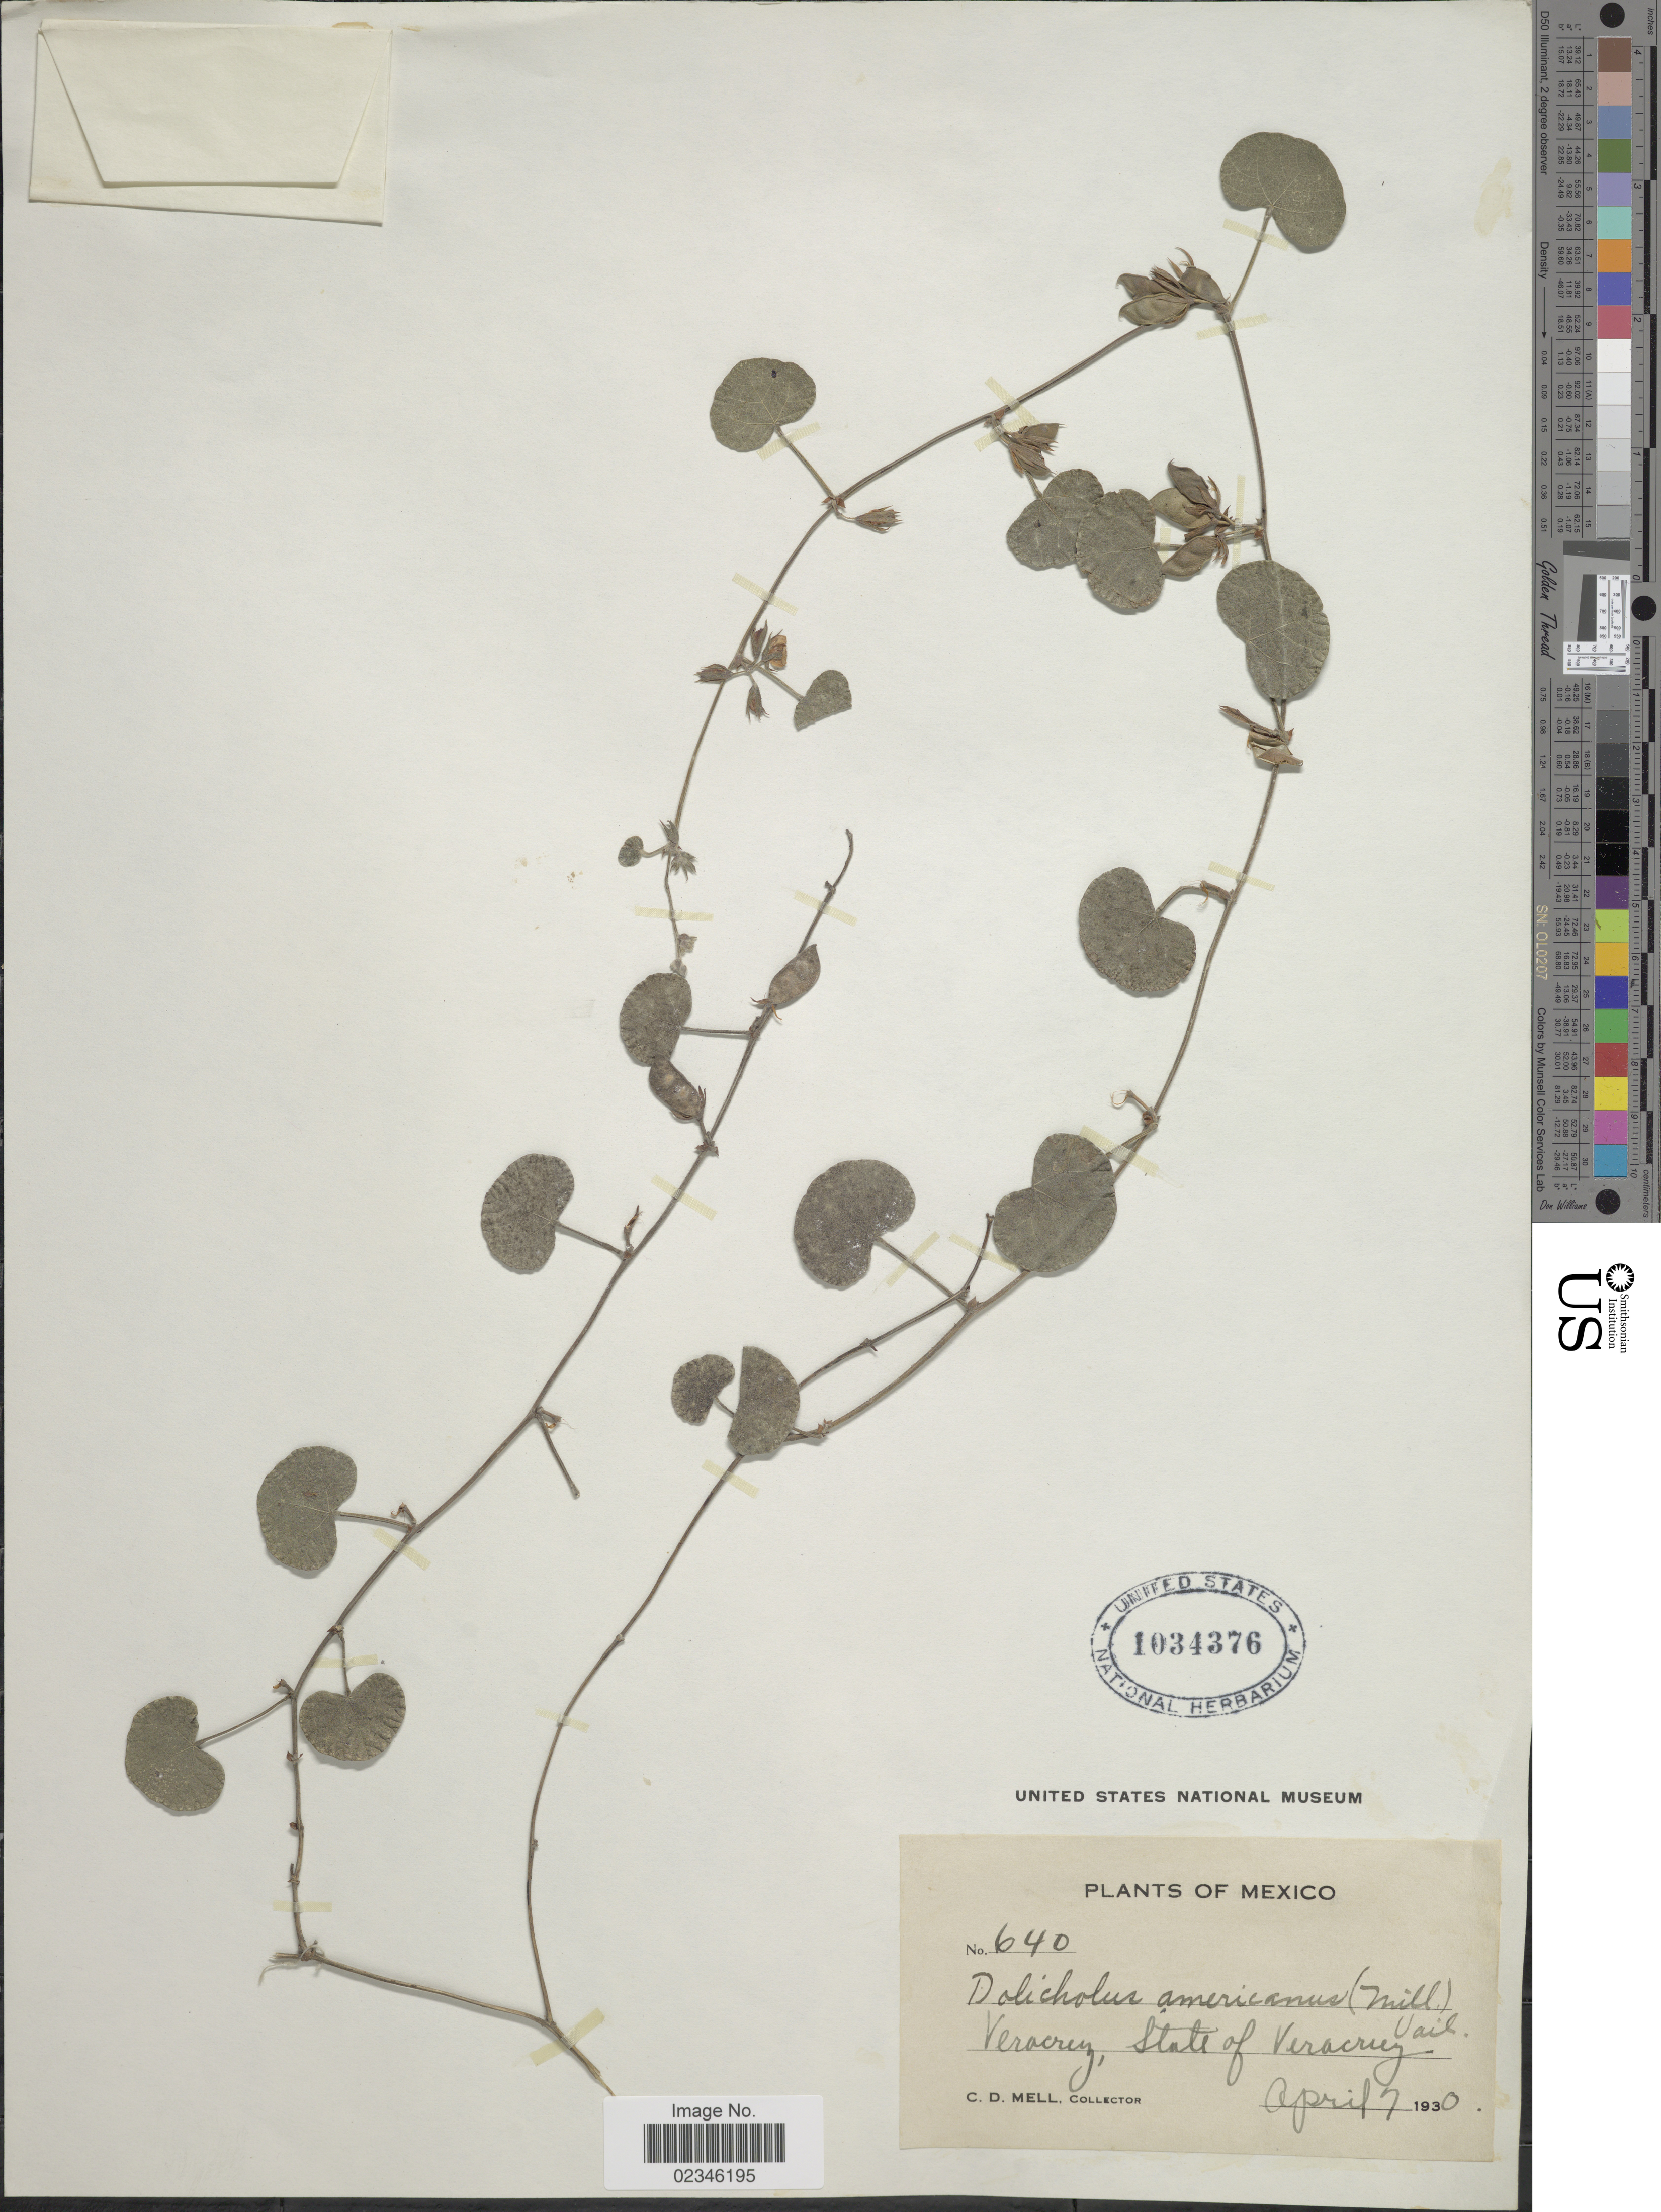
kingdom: Plantae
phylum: Tracheophyta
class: Magnoliopsida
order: Fabales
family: Fabaceae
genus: Rhynchosia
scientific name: Rhynchosia americana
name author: (Mill.) Metz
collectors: C. D. Mell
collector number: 640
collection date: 1930-04-07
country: Mexico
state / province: Veracruz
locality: Veracruz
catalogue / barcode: US 1034376